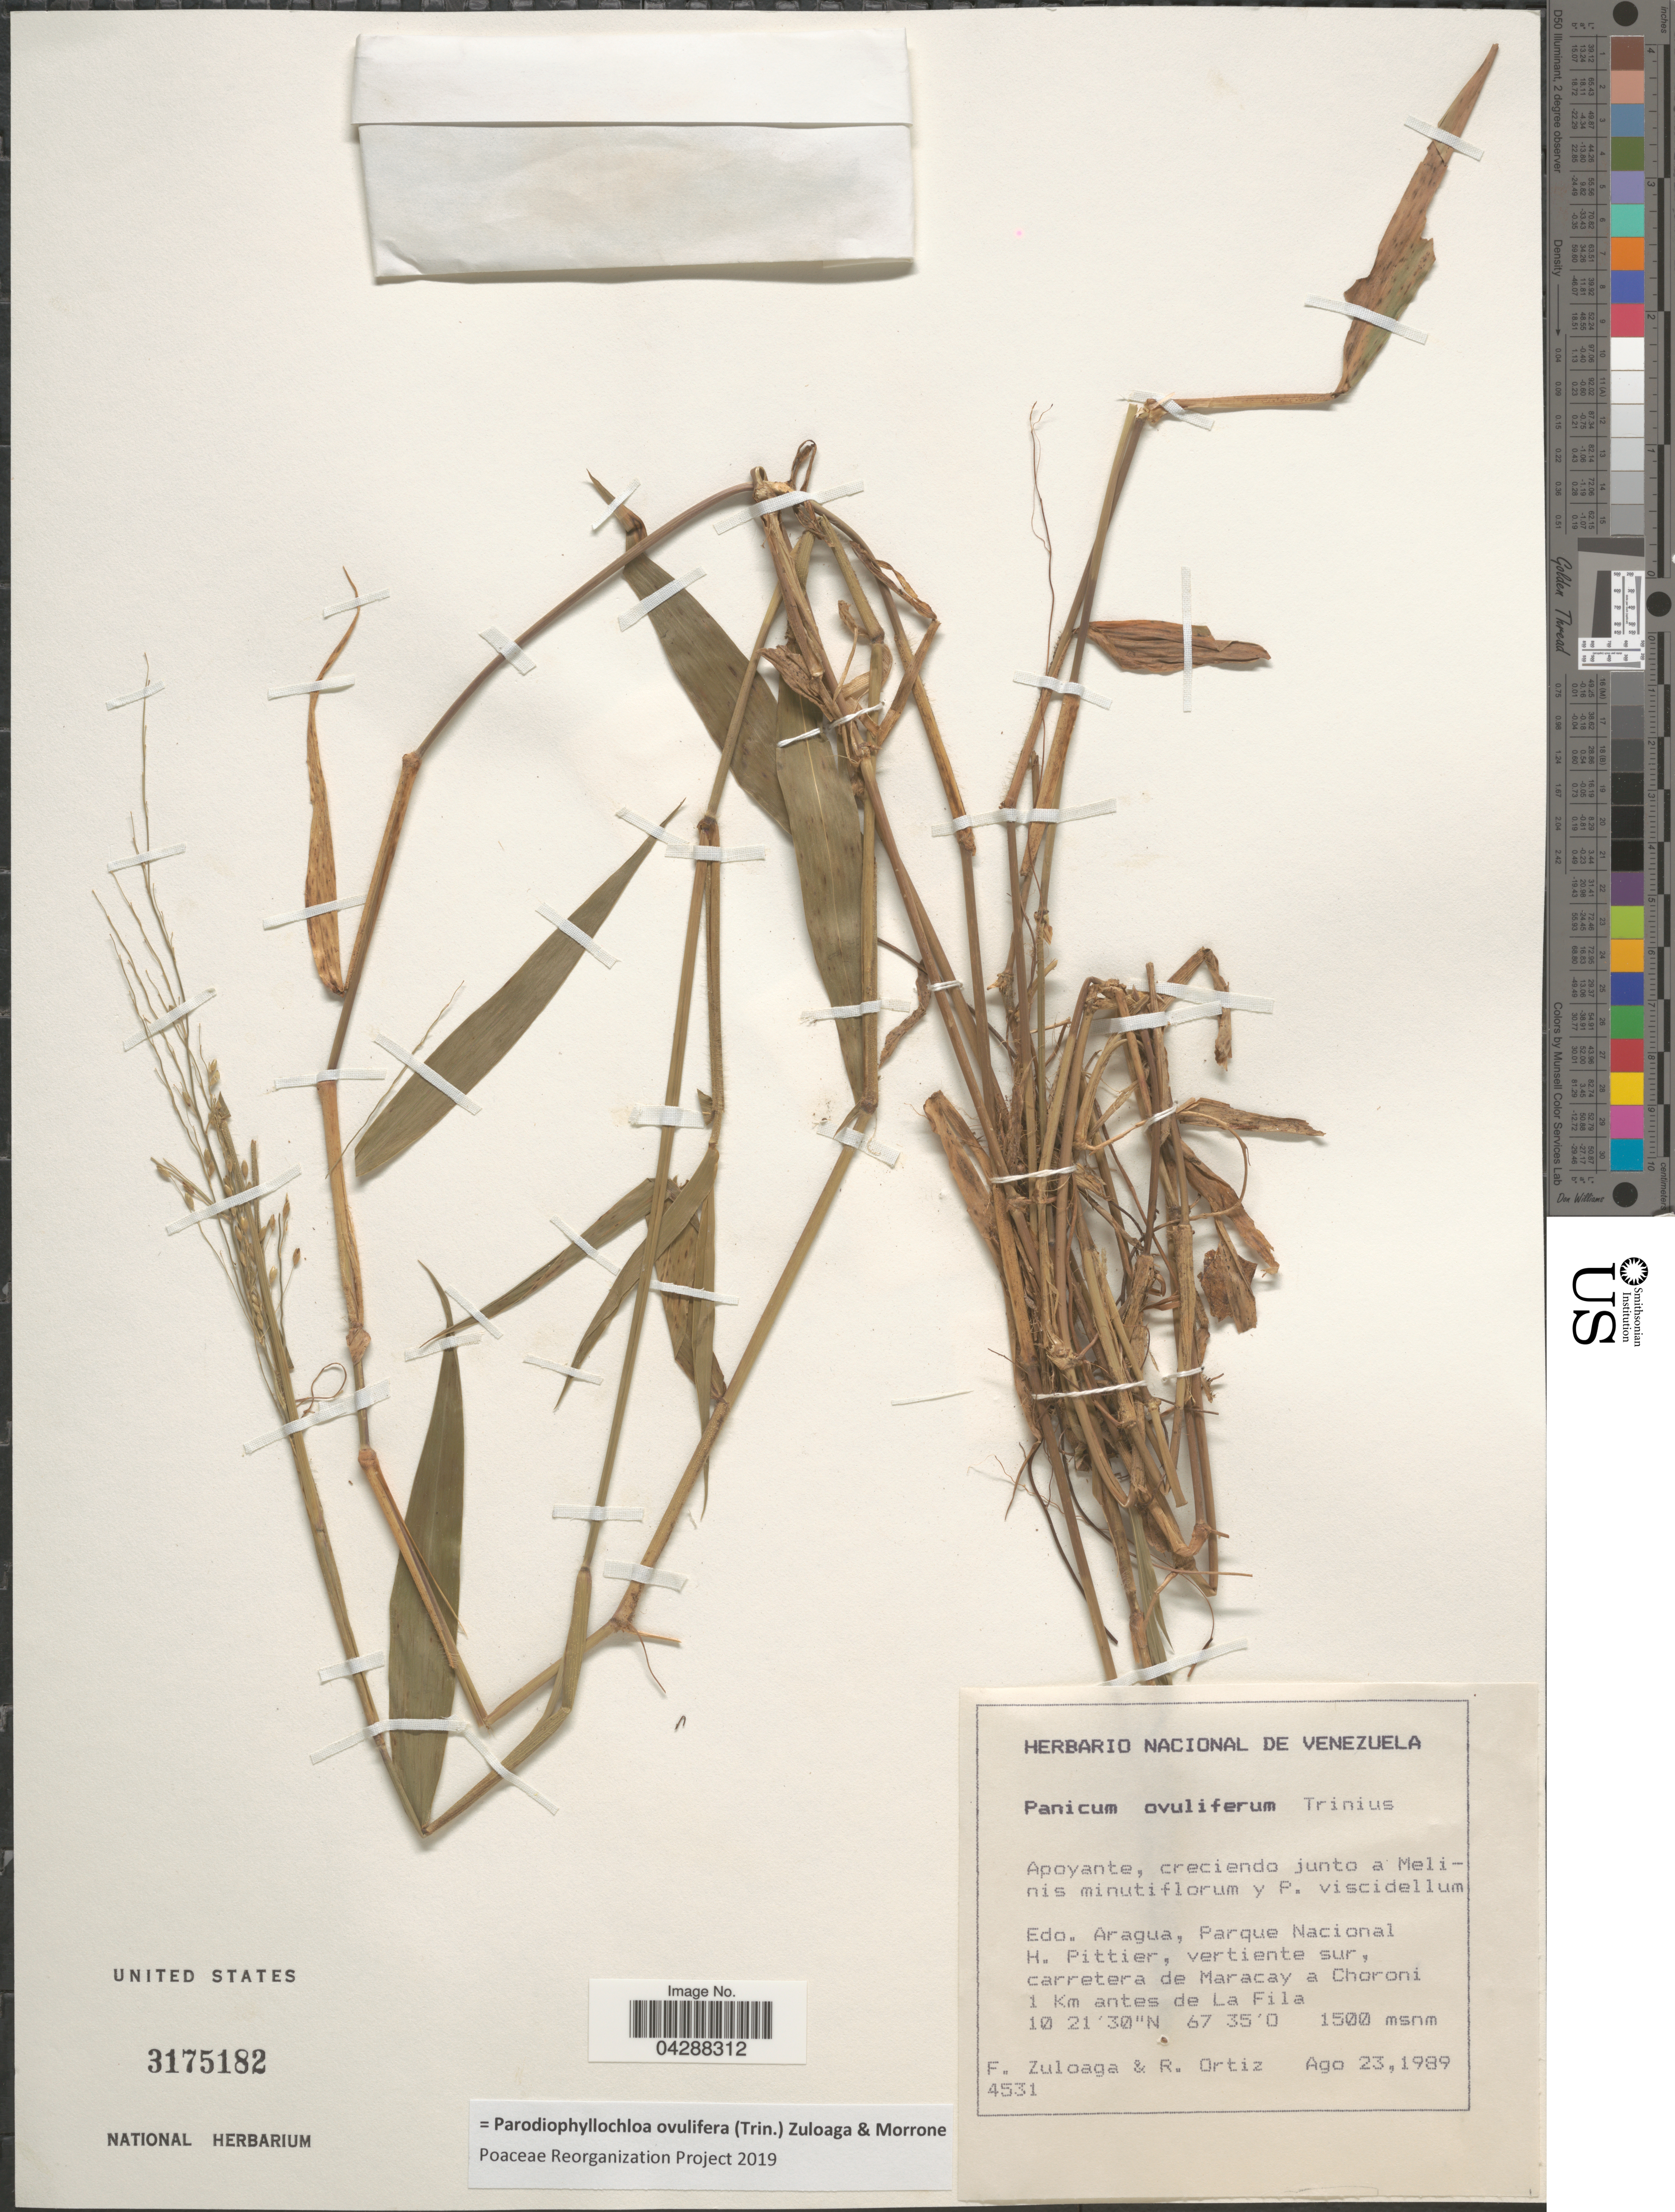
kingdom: Plantae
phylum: Tracheophyta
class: Liliopsida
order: Poales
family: Poaceae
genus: Parodiophyllochloa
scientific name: Parodiophyllochloa ovulifera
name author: (Trin.) Zuloaga & Morrone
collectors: F. Zuloaga & R. Ortiz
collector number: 4531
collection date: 1989-08-23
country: Venezuela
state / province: Aragua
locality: Edo. Aragua, Parque Nacional H. Pittier, vertiente sur, carretera de Maracay a Choroni 1 Km antes de La Fila.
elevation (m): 1500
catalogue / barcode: US 3175182